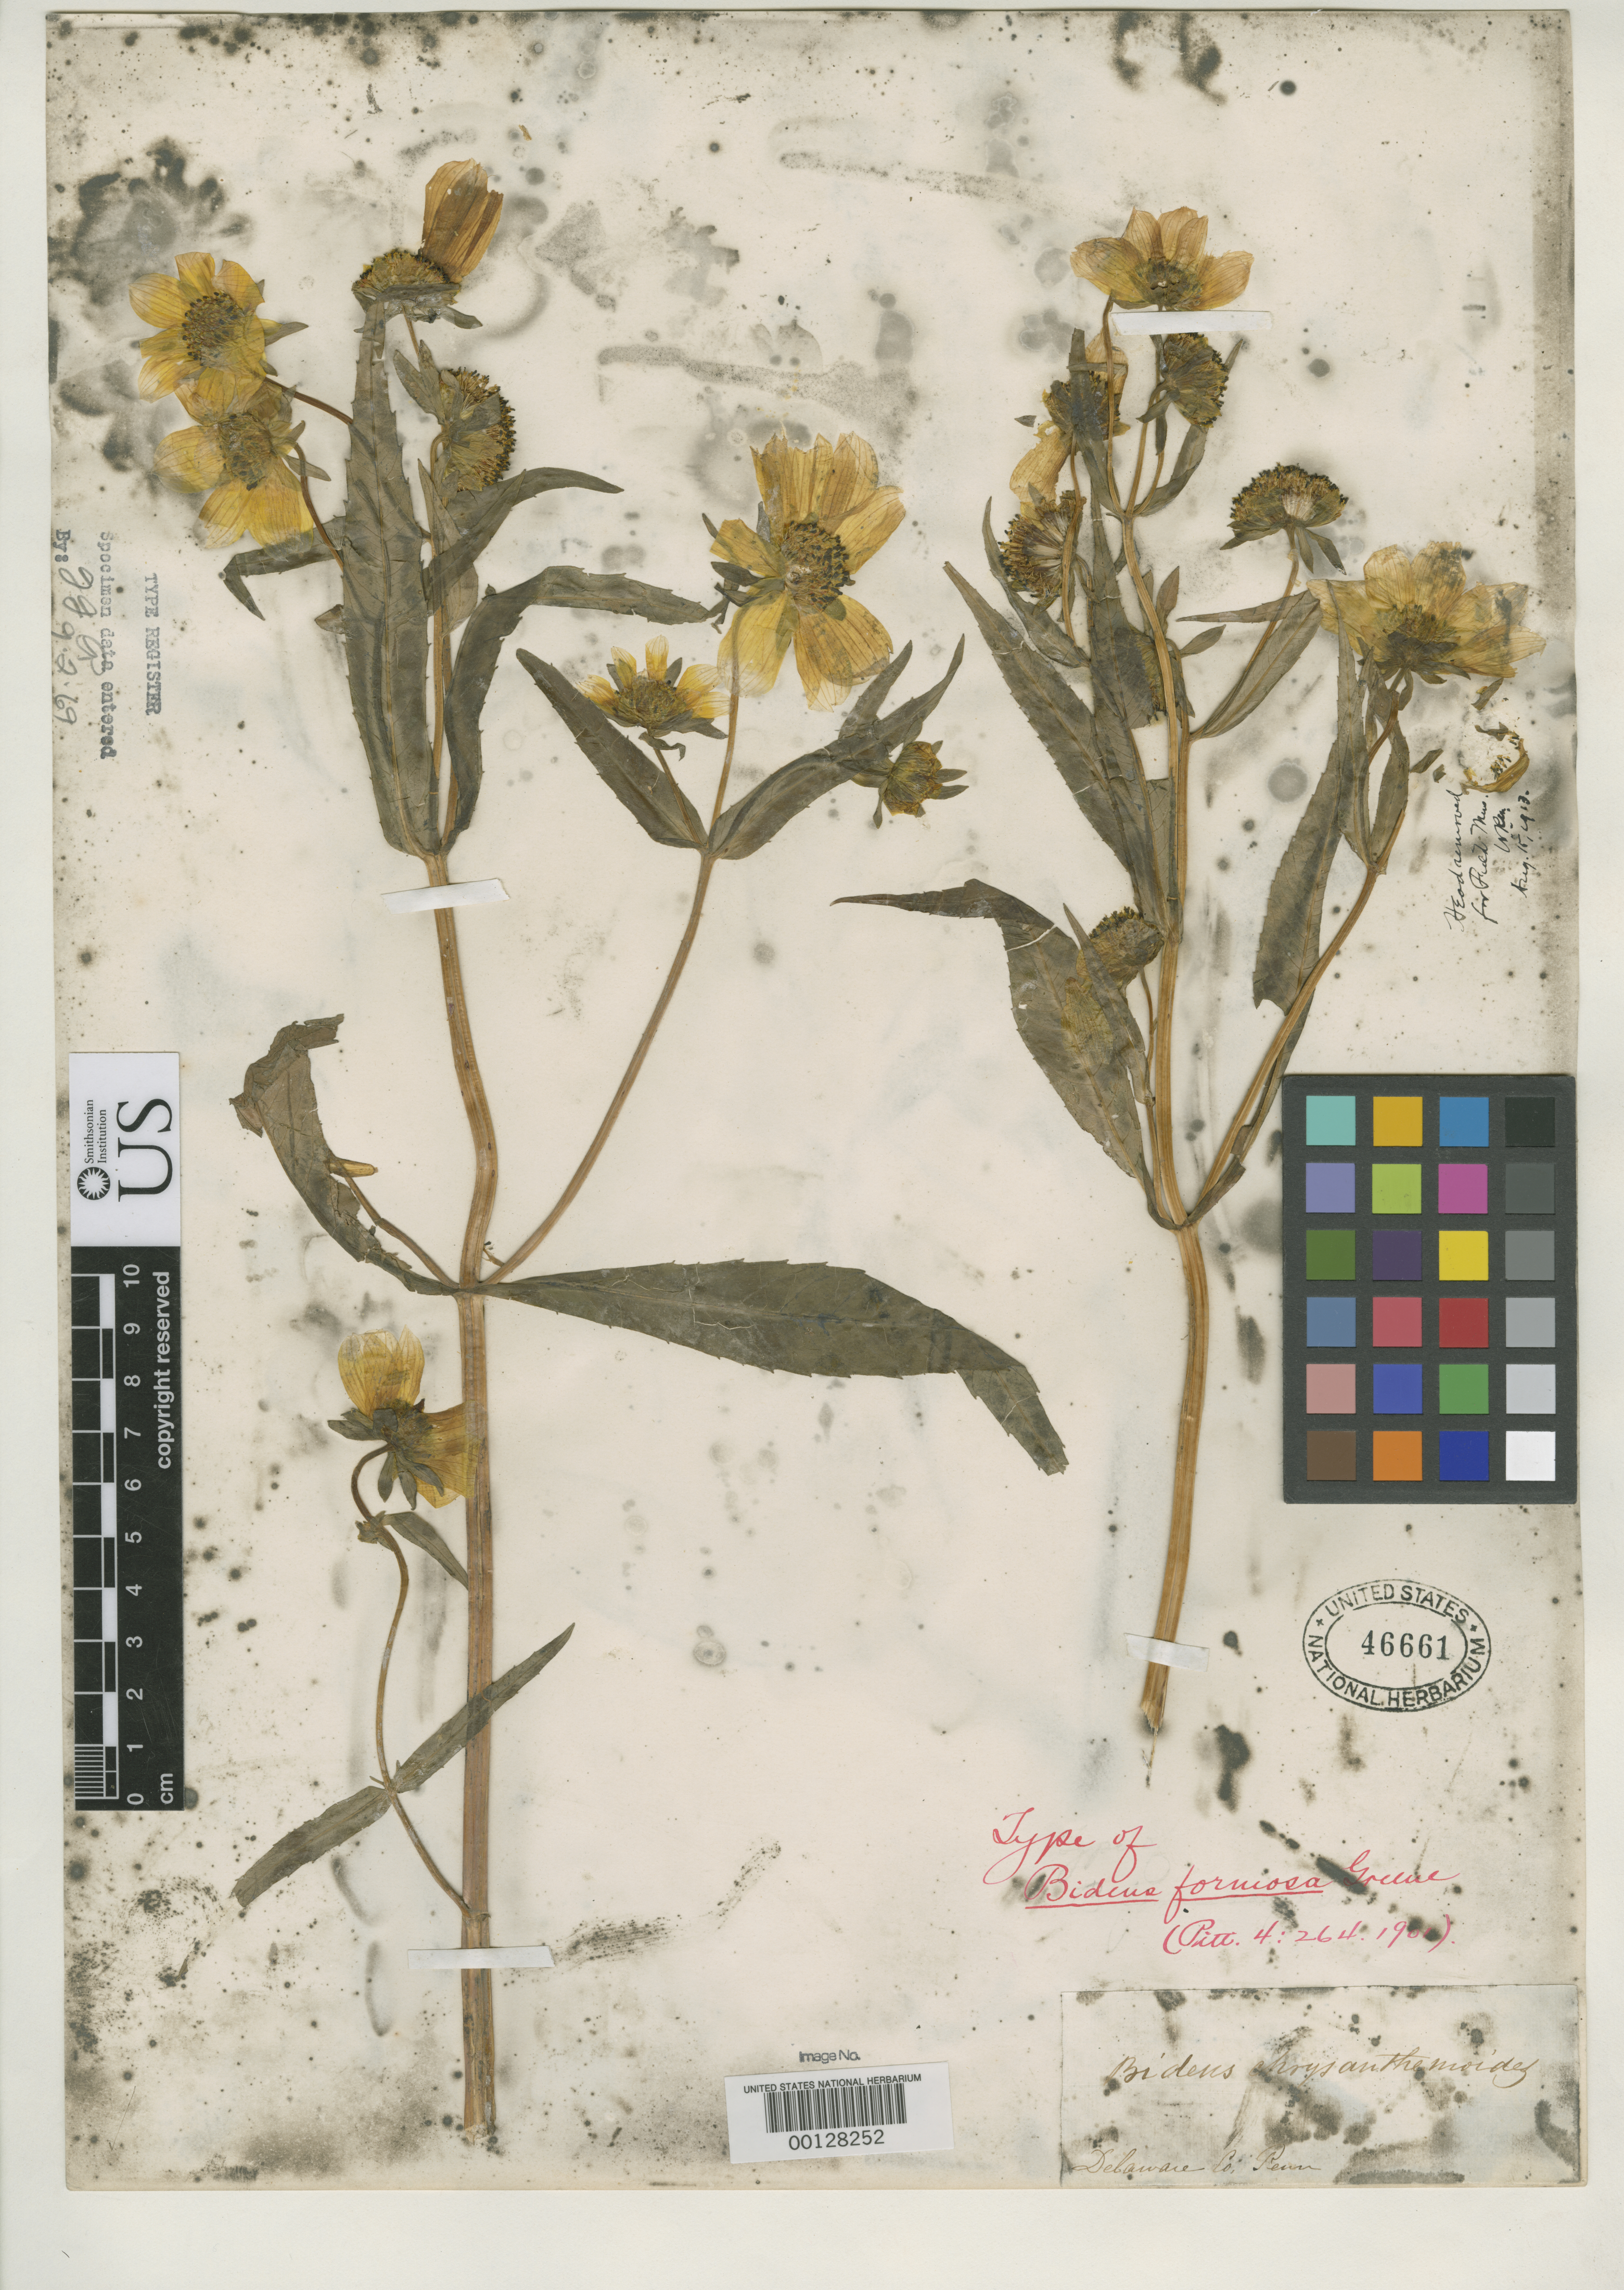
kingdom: Plantae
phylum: Tracheophyta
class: Magnoliopsida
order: Asterales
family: Asteraceae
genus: Bidens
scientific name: Bidens formosa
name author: Greene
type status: Holotype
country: United States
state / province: Pennsylvania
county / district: Delaware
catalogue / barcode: US 46661